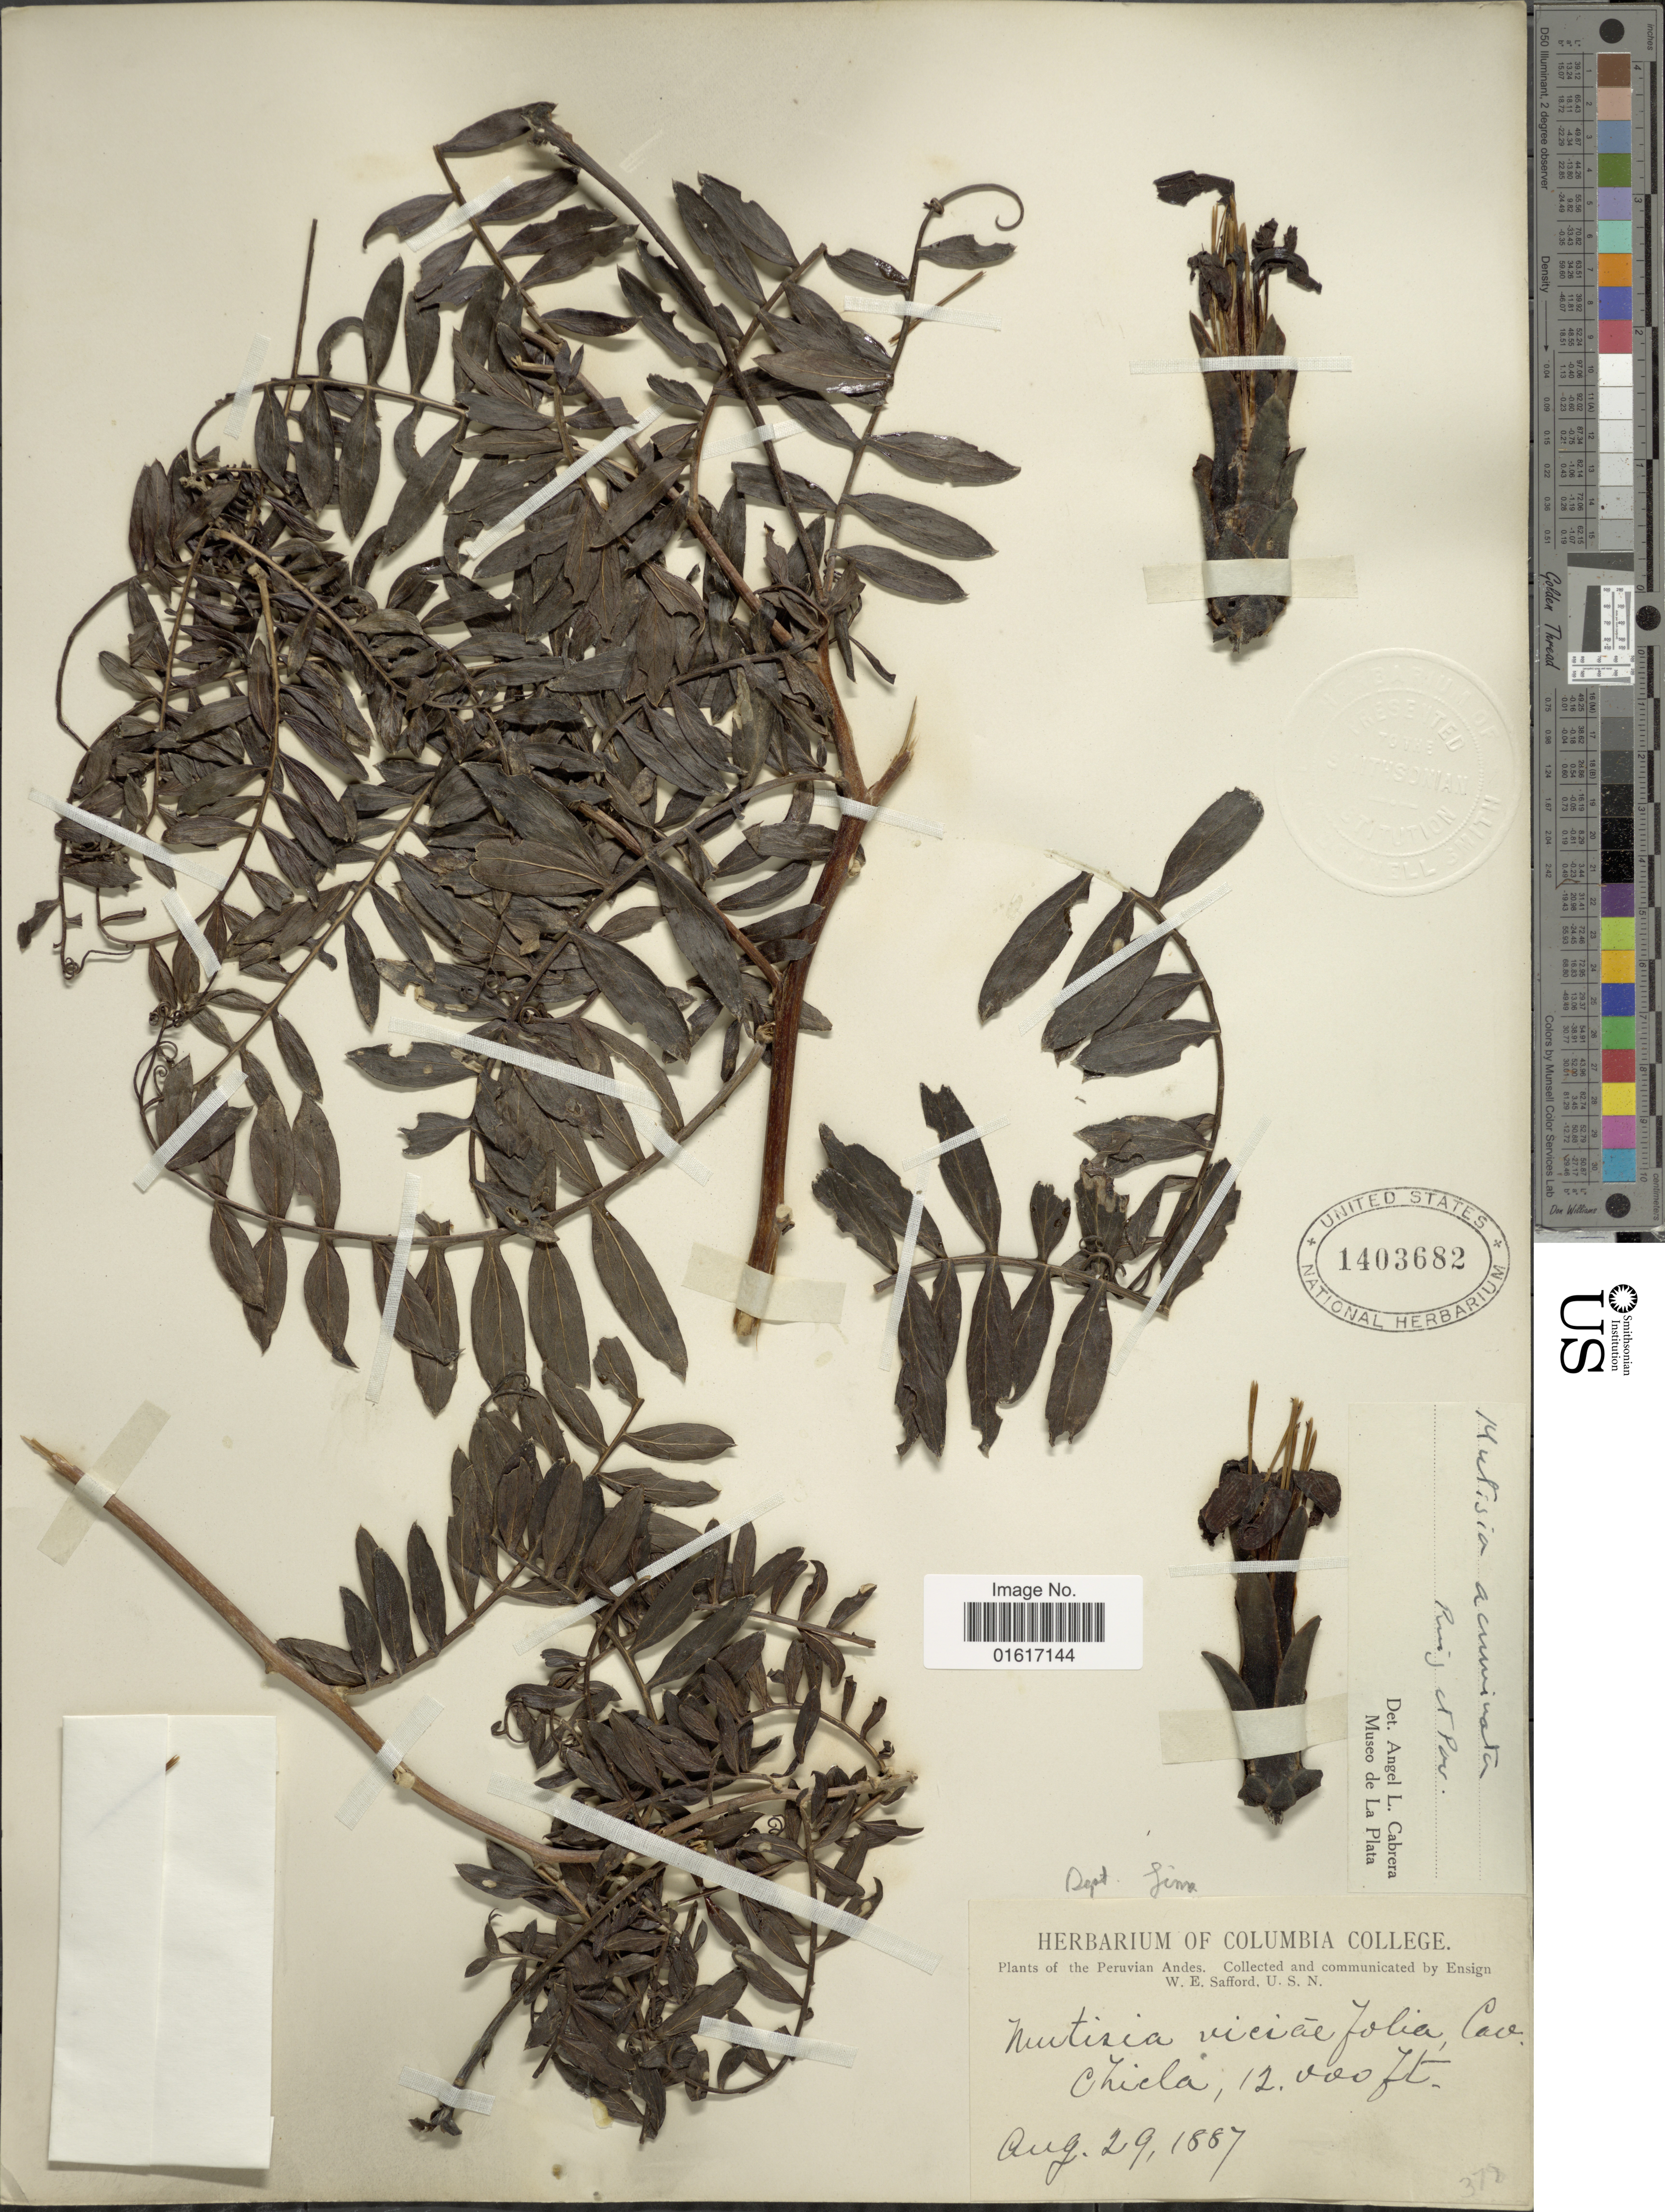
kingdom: Plantae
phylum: Tracheophyta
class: Magnoliopsida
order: Asterales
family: Asteraceae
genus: Mutisia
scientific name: Mutisia acuminata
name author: Ruiz & Pav.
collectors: W. E. Safford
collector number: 372?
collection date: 1887-08-29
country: Peru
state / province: Lima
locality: Andes. Chicla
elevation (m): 3658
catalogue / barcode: US 1403682